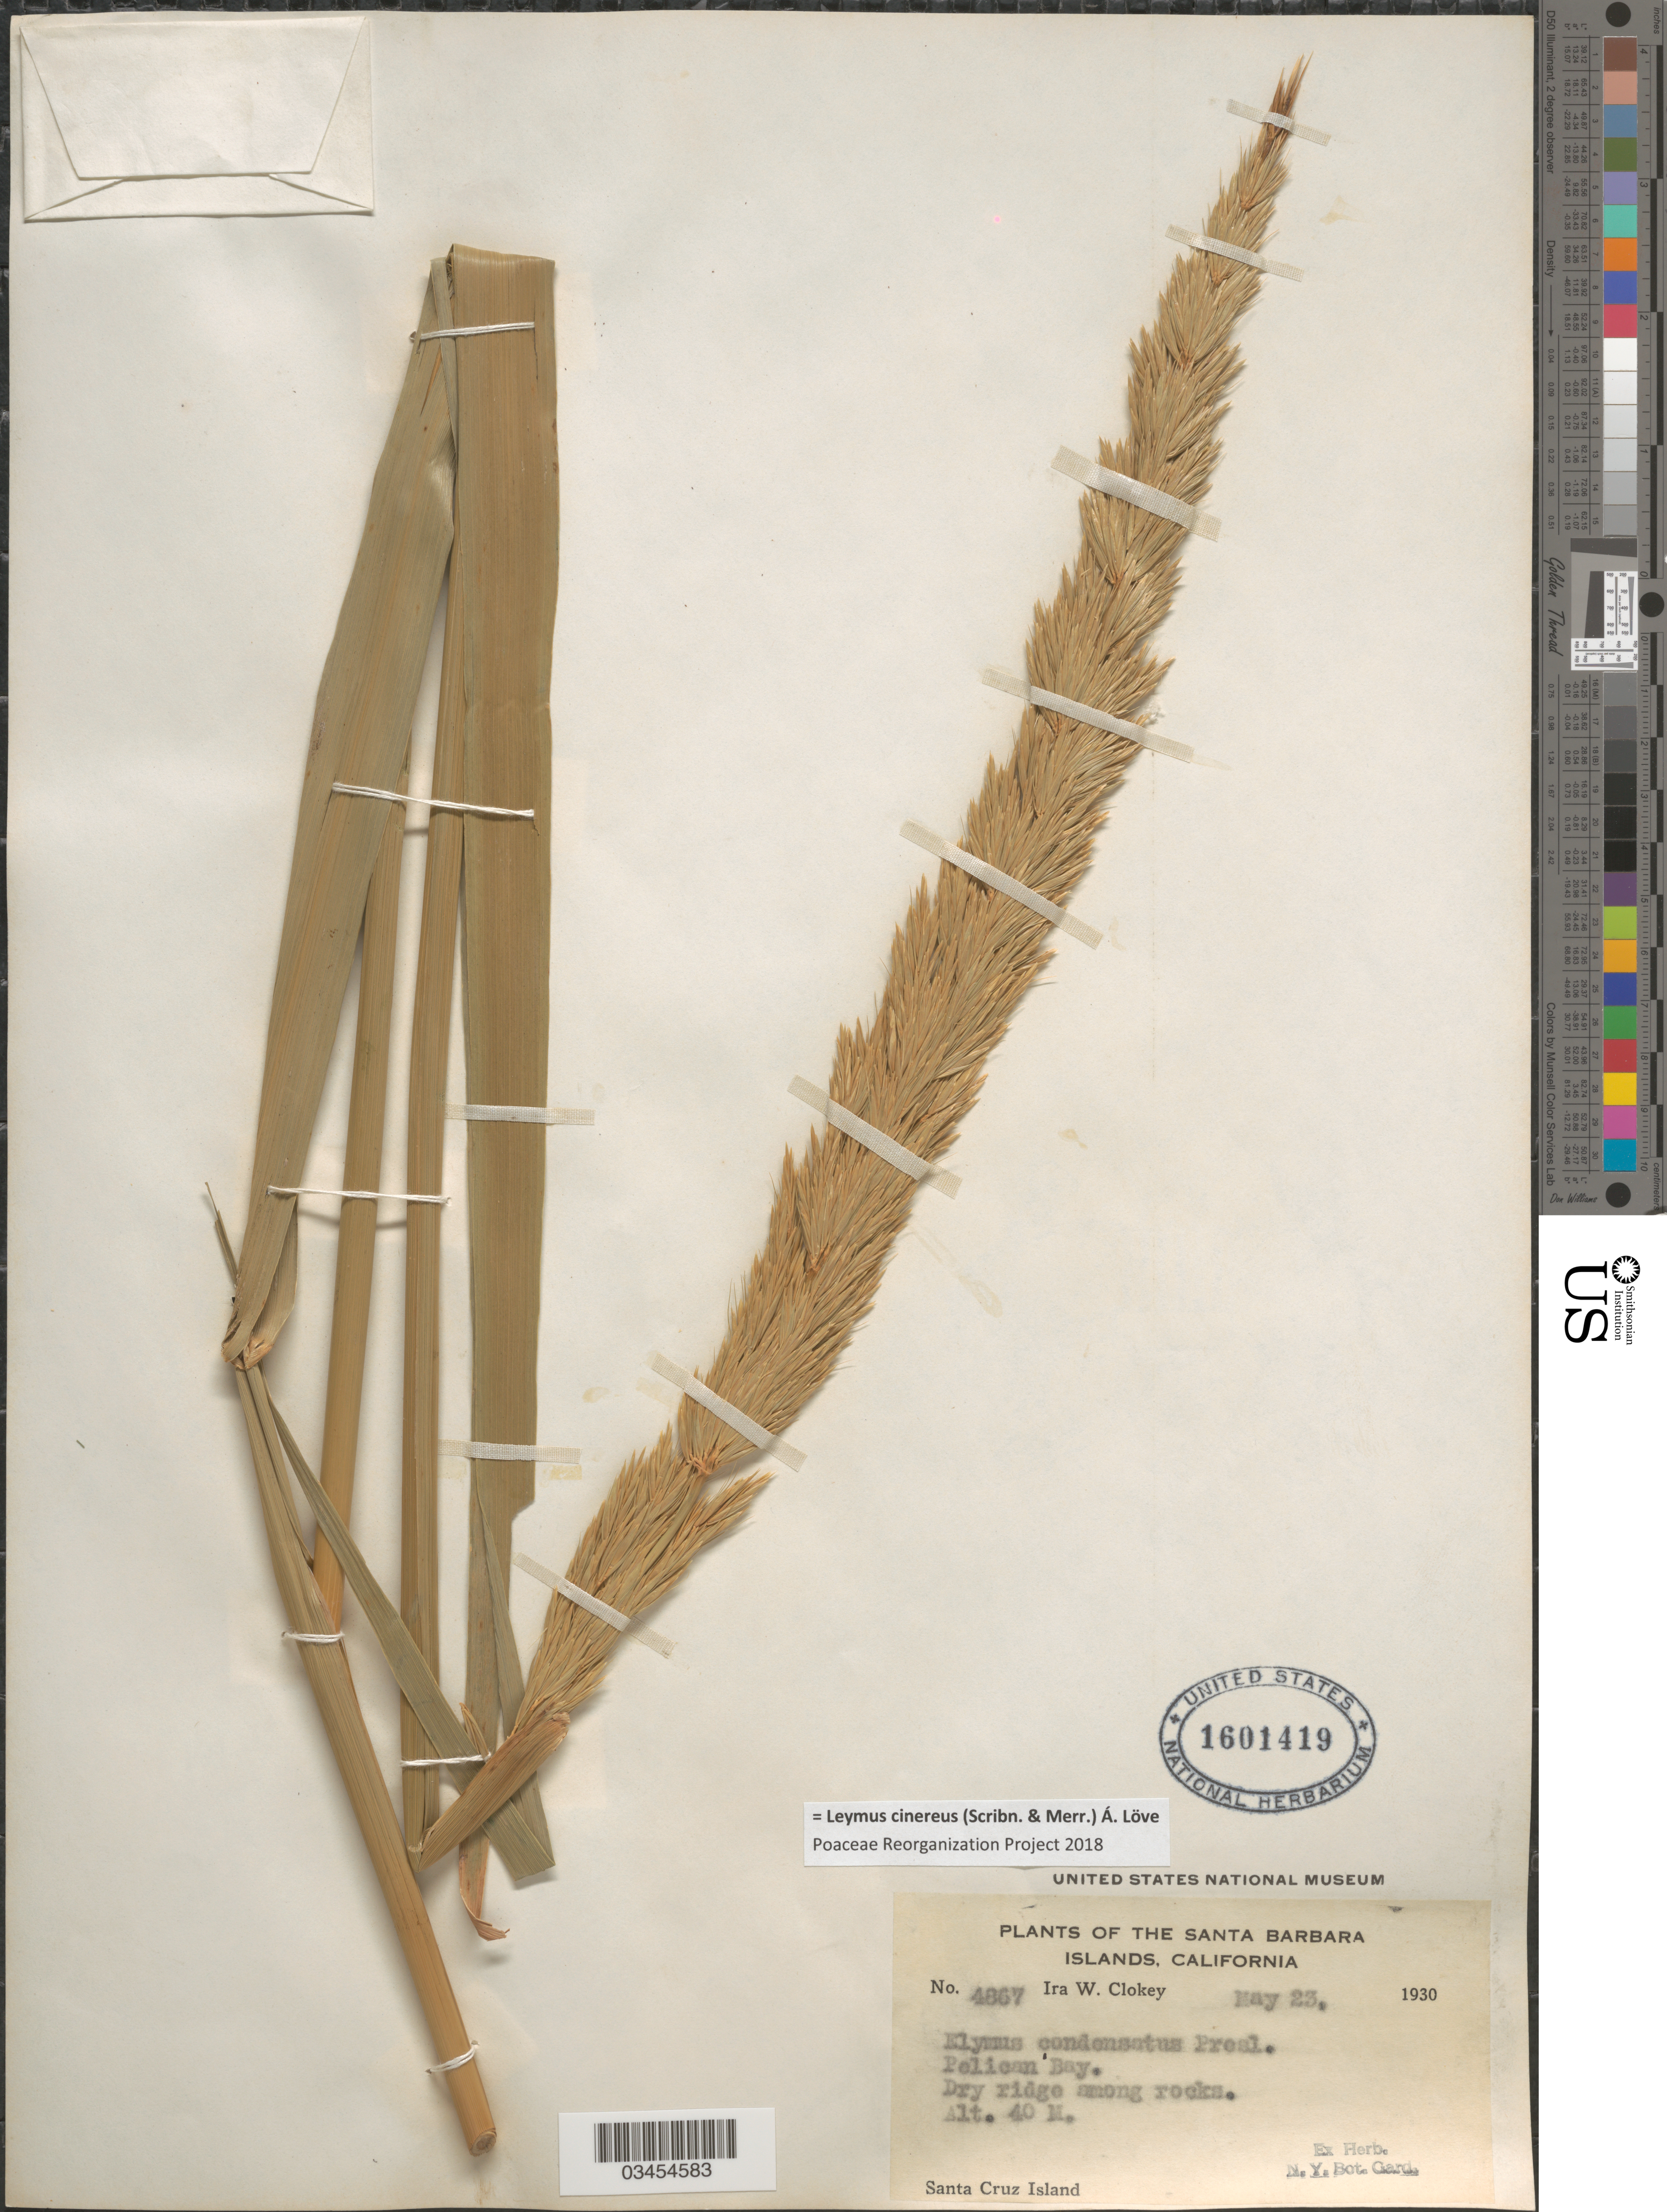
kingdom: Plantae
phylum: Tracheophyta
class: Liliopsida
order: Poales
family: Poaceae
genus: Leymus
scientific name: Leymus cinereus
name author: (Scribn. & Merr.) Á. Löve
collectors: I. W. Clokey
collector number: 4867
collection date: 1930-05-23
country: United States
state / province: California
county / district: Santa Barbara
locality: The Santa Barbara Islands. Pelican Bay. Dry ridge among rocks. Santa Cruz Island.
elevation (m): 40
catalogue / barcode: US 1601419